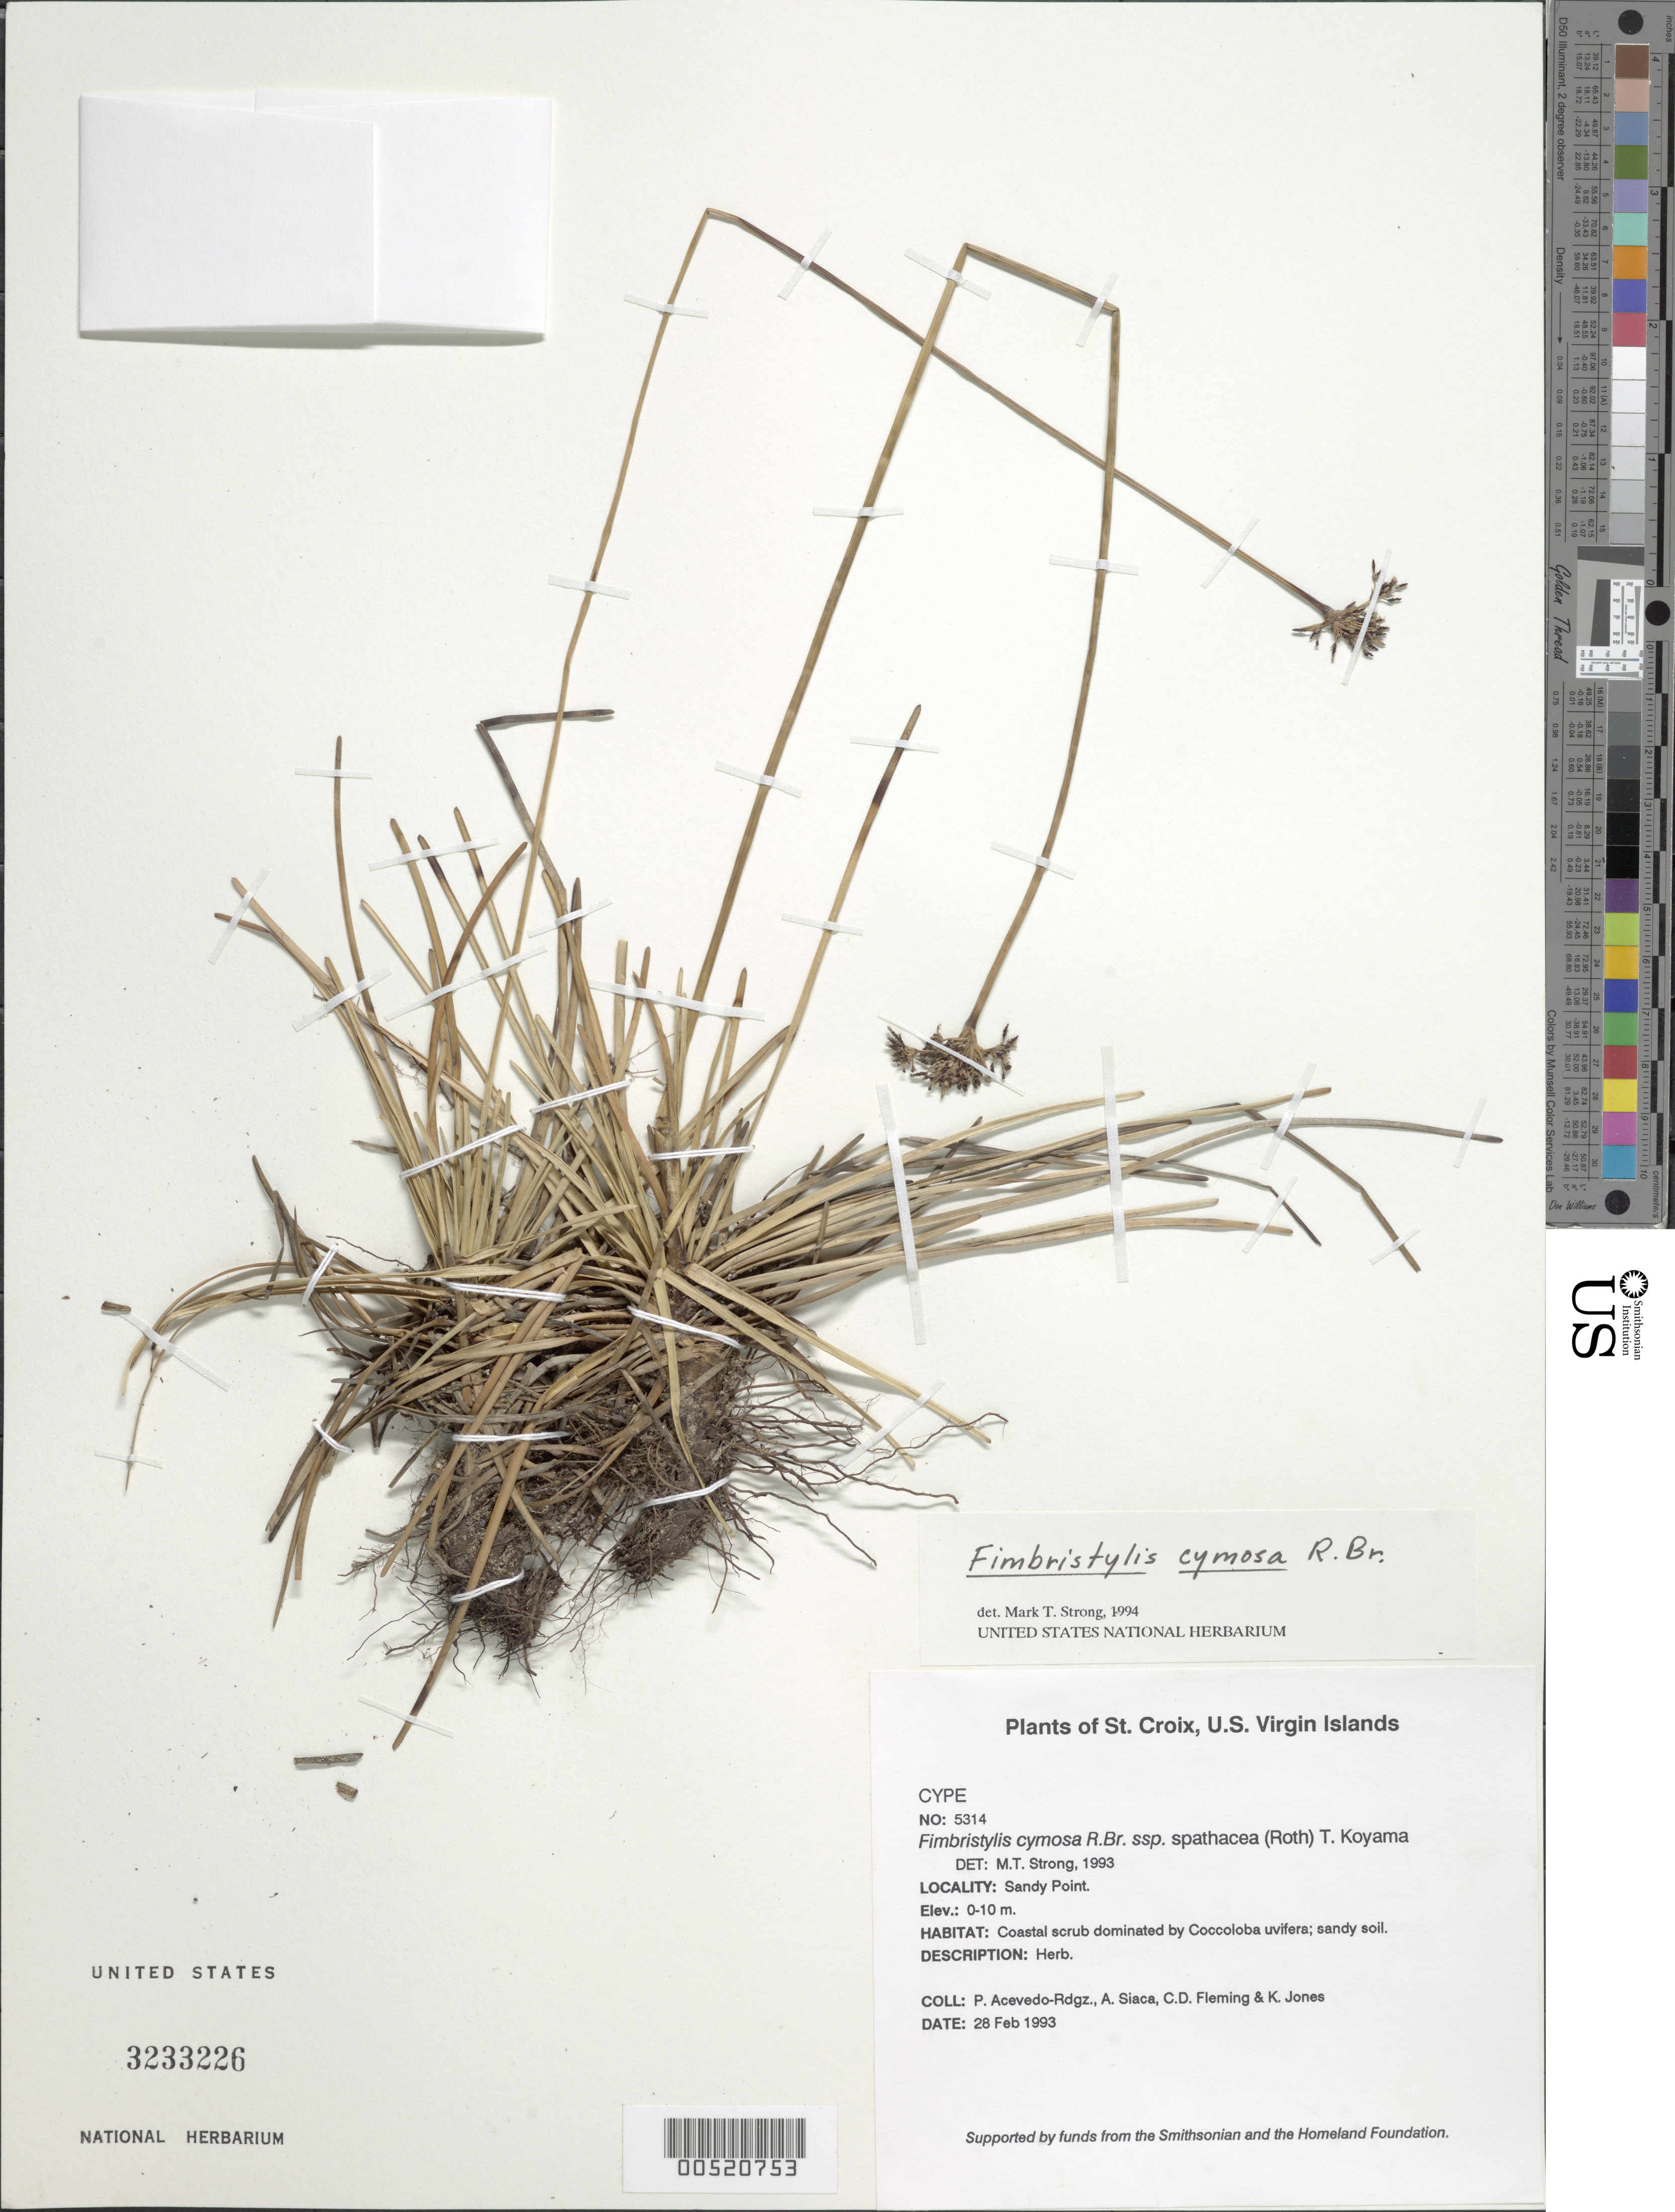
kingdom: Plantae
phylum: Tracheophyta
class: Liliopsida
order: Poales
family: Cyperaceae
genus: Fimbristylis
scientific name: Fimbristylis cymosa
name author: R. Br.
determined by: Strong, M. T., (US), Smithsonian Institution - National Museum of Natural History (UNITED STATES)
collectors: P. Acevedo-Rodr., A. Siaca, C. Fleming & K. Jones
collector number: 5314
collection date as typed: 28 Feb 1993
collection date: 1993-02-28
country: U.S. Virgin Islands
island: St. Croix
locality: Sandy Point.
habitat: Coastal scrub dominated by Coccoloba uvifera; sandy soil.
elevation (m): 0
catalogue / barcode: US 3233226